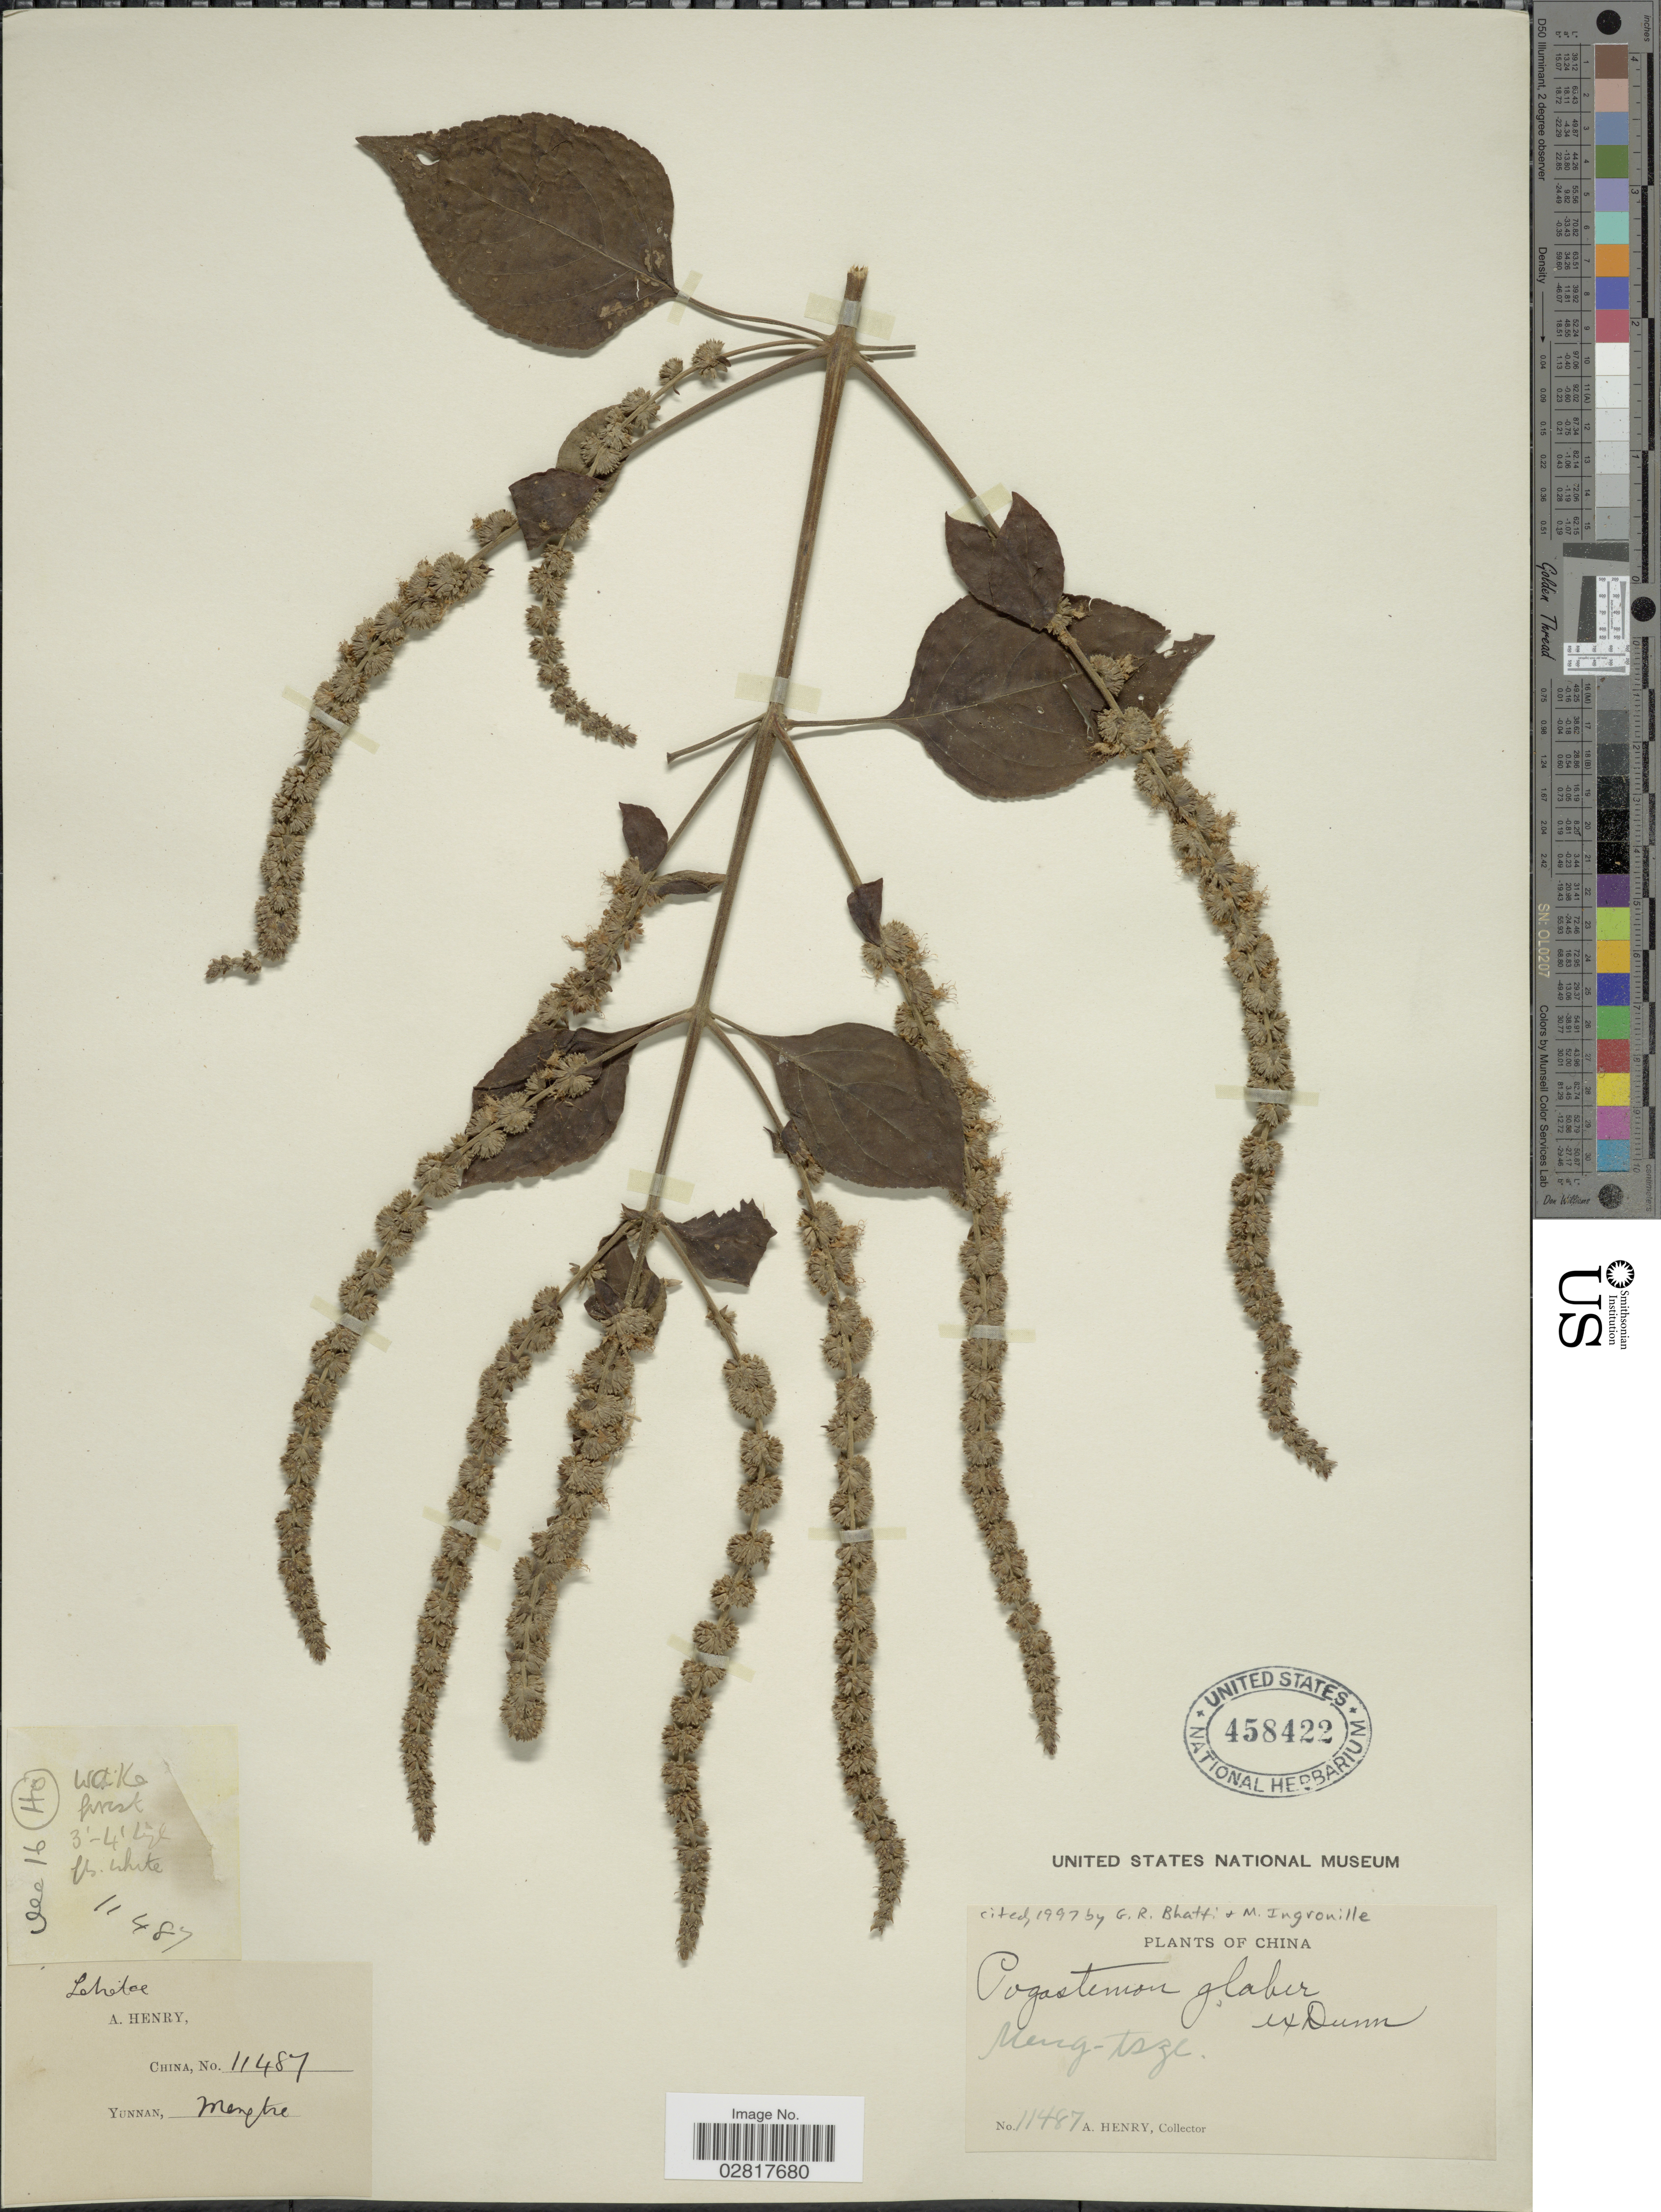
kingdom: Plantae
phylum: Tracheophyta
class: Magnoliopsida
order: Lamiales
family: Lamiaceae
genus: Pogostemon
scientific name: Pogostemon glaber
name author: Benth.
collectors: A. Henry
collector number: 11487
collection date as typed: Transcribed d/m/y: /12/16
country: China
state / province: Yunnan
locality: Meng-tsze.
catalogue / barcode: US 458422